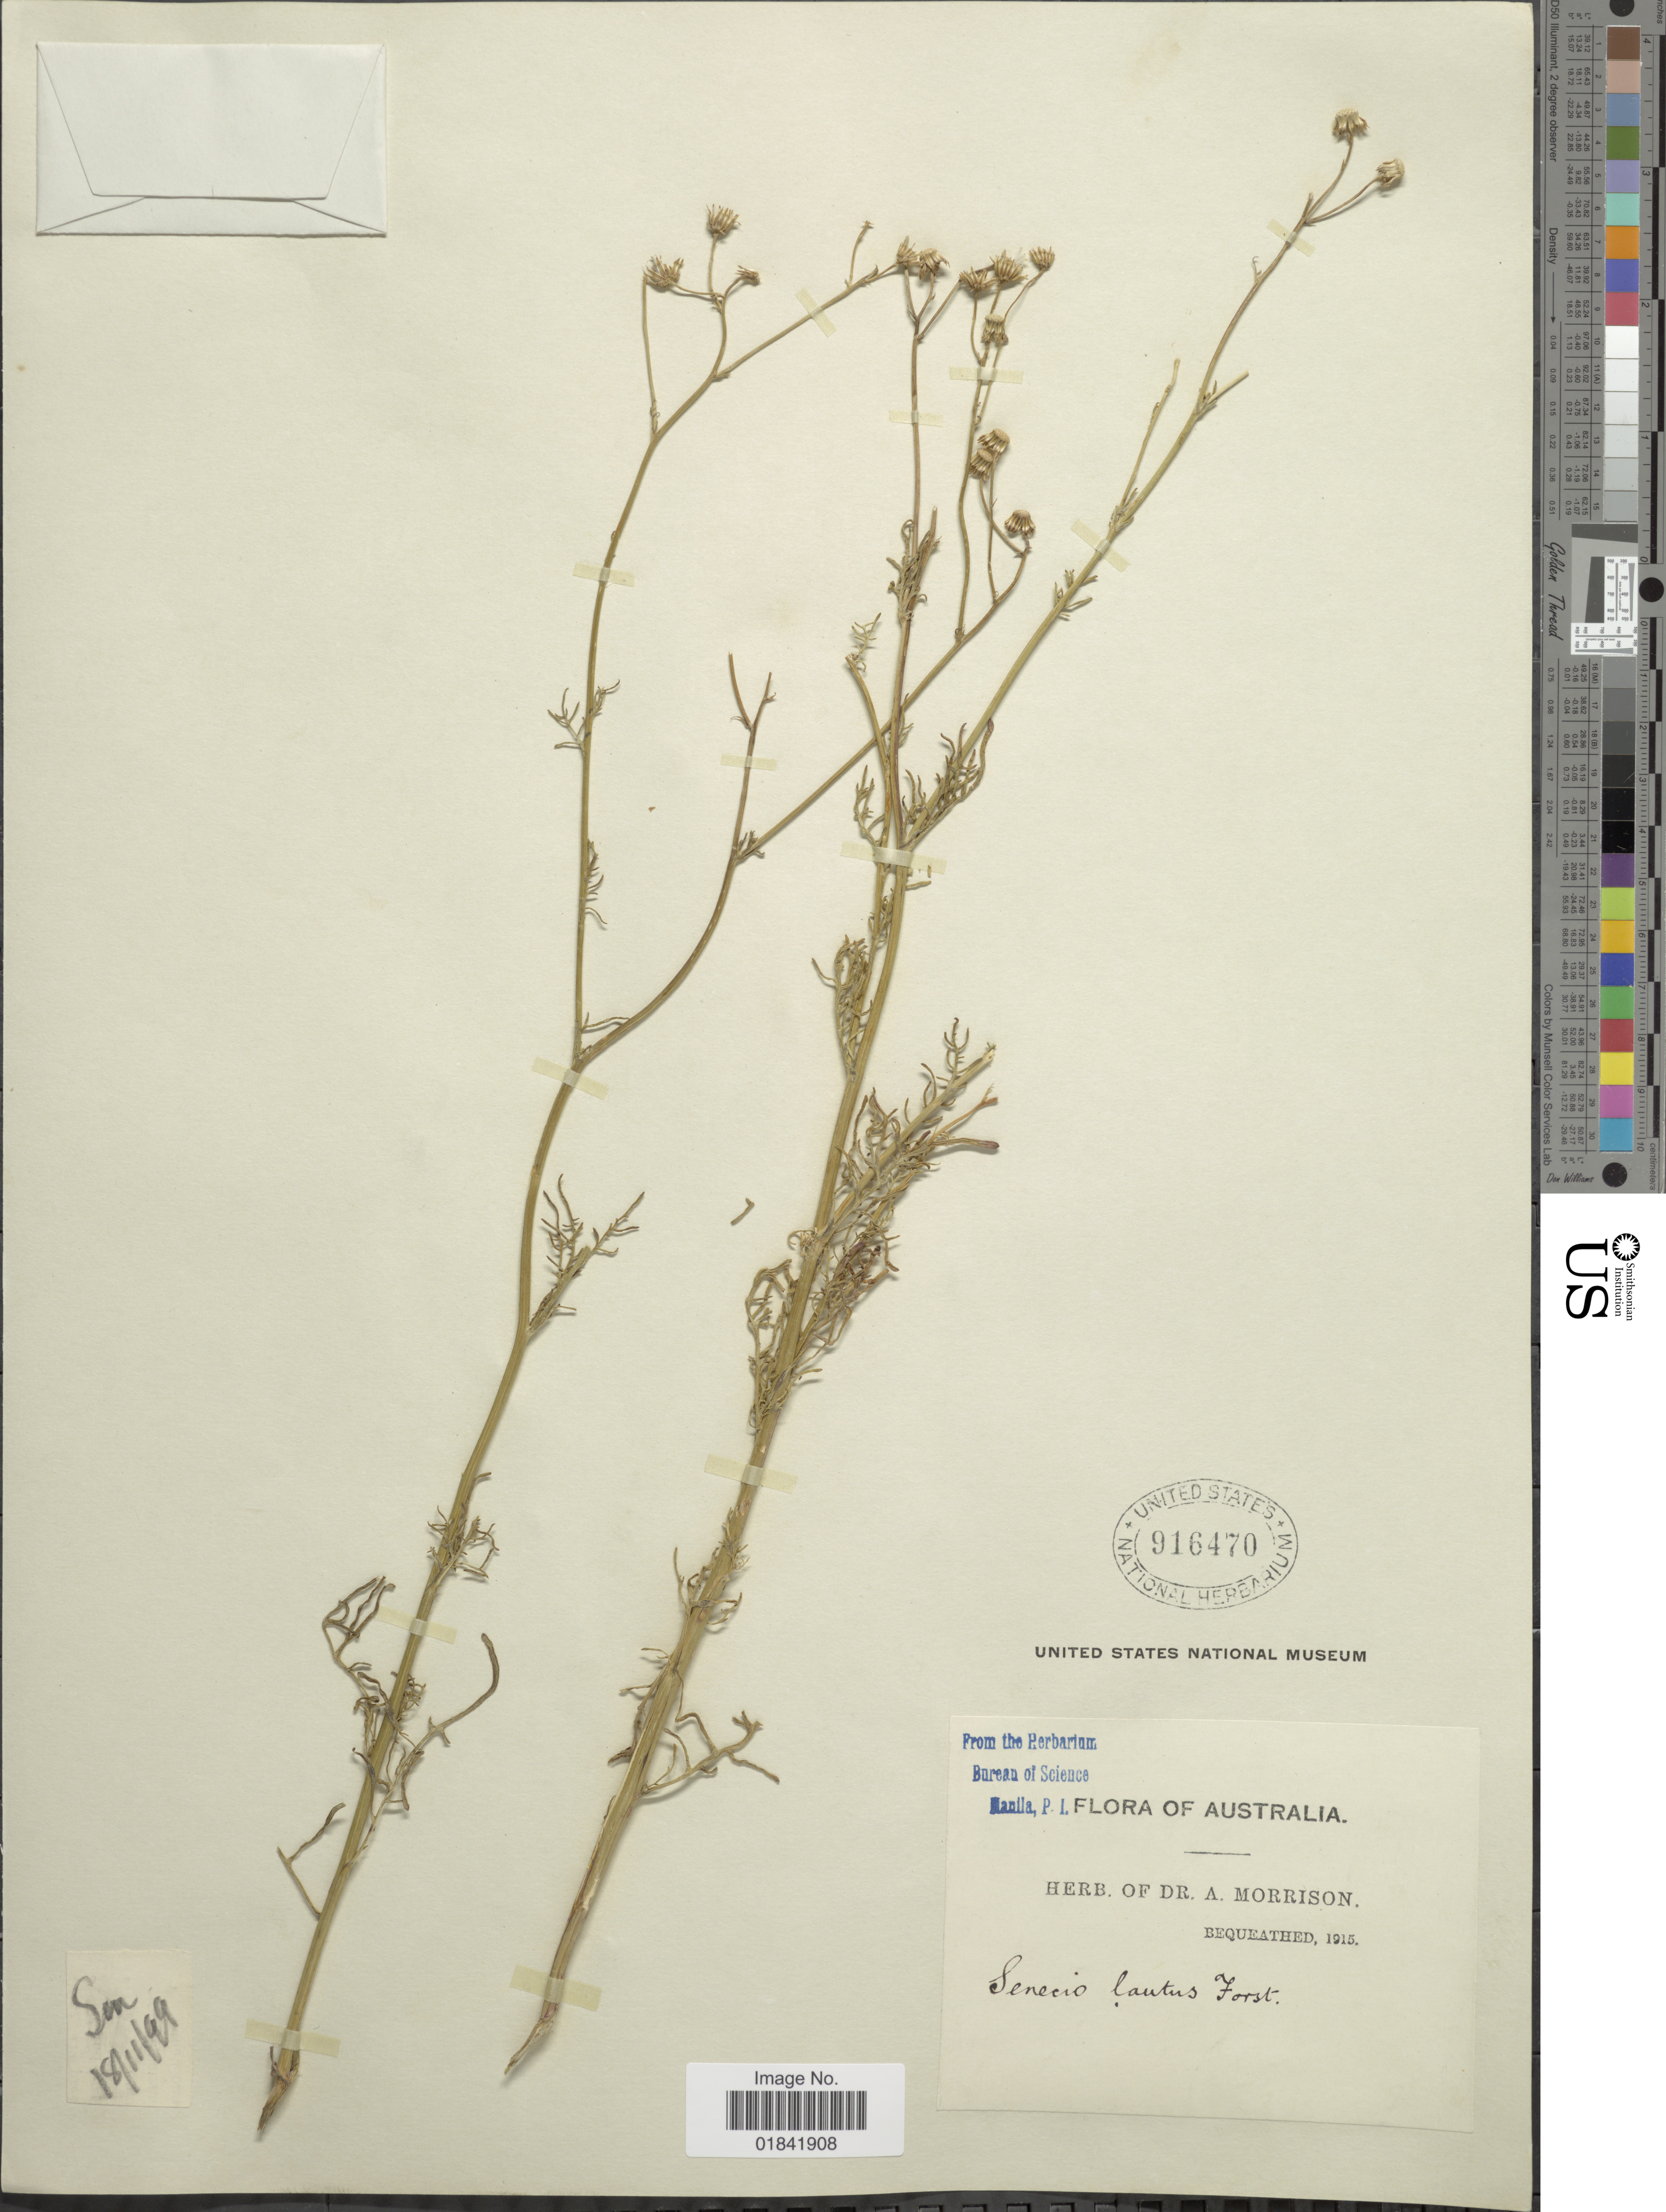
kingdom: Plantae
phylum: Tracheophyta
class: Magnoliopsida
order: Asterales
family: Asteraceae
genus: Senecio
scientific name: Senecio lautus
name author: Sol. ex G. Forst.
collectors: ex herb. Dr. A. Morrison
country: Australia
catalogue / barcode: US 916470